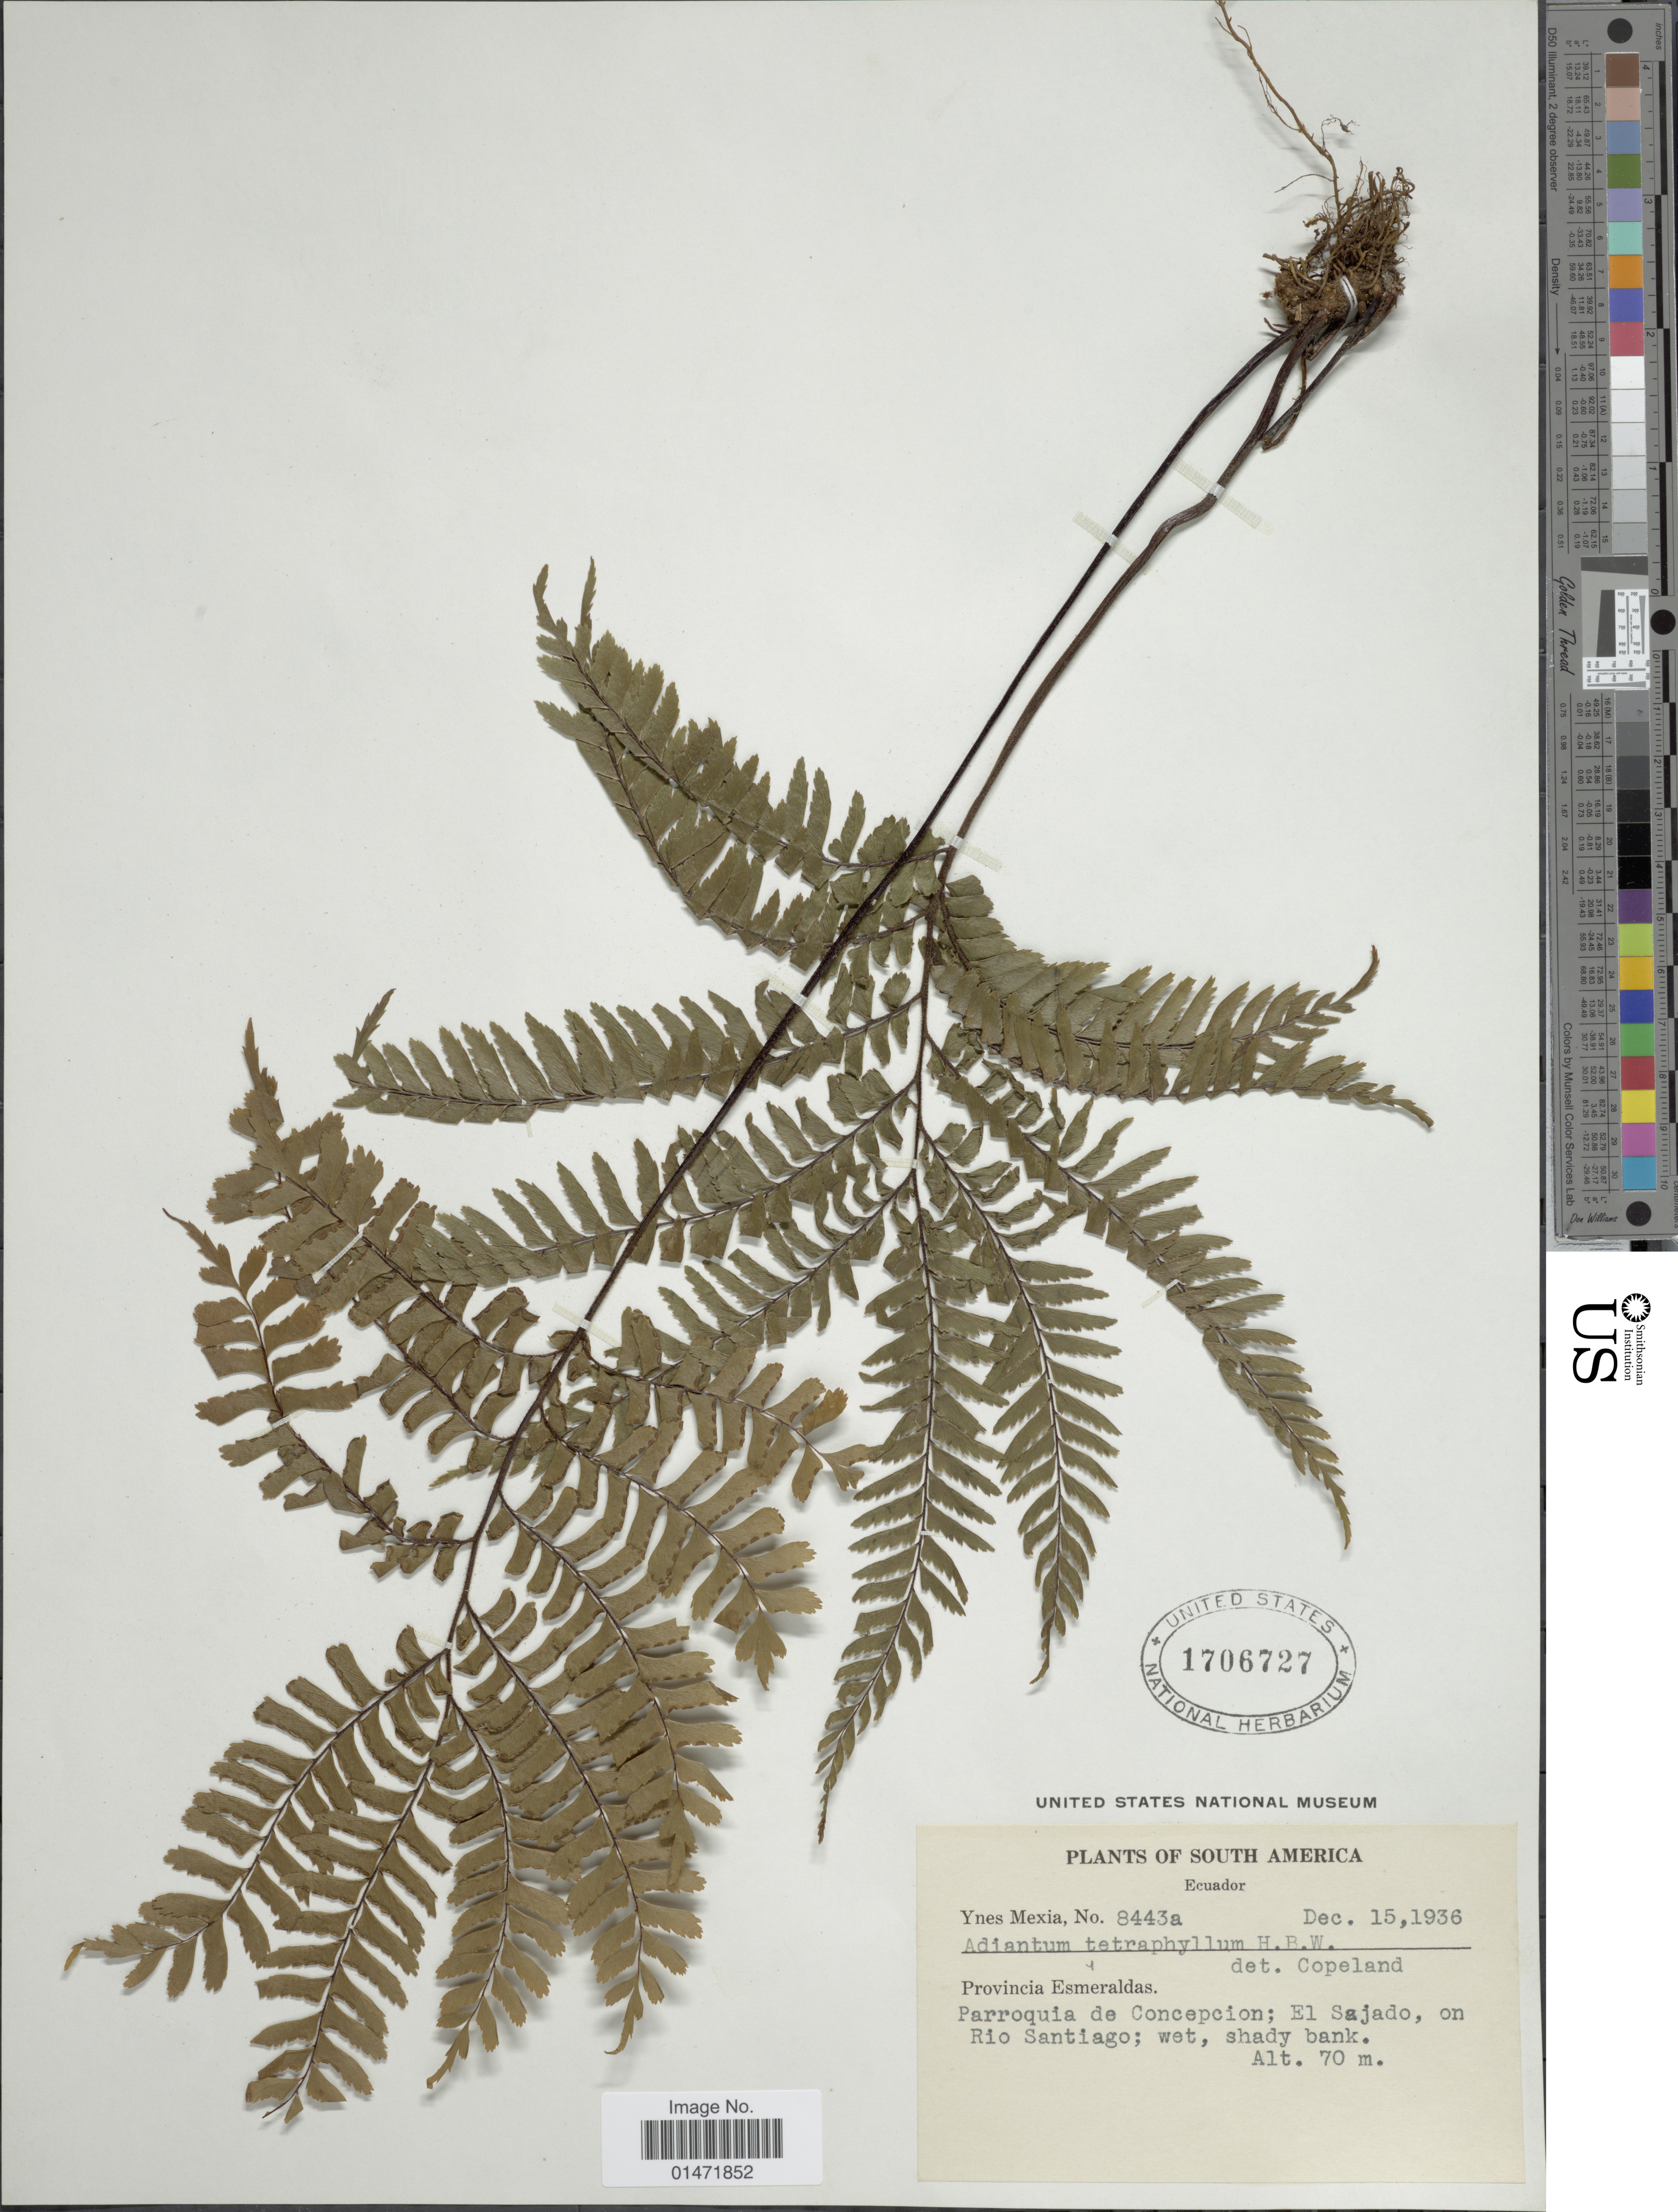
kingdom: Plantae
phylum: Tracheophyta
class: Polypodiopsida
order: Polypodiales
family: Pteridaceae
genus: Adiantum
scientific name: Adiantum tetraphyllum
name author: Humb. & Bonpl. ex Willd.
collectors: Y. Mexia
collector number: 8443a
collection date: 1936-12-15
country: Ecuador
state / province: Esmeraldas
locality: Parroquia de Concepcion; El Sajado, on Rio Santiago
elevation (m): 70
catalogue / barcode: US 1706727